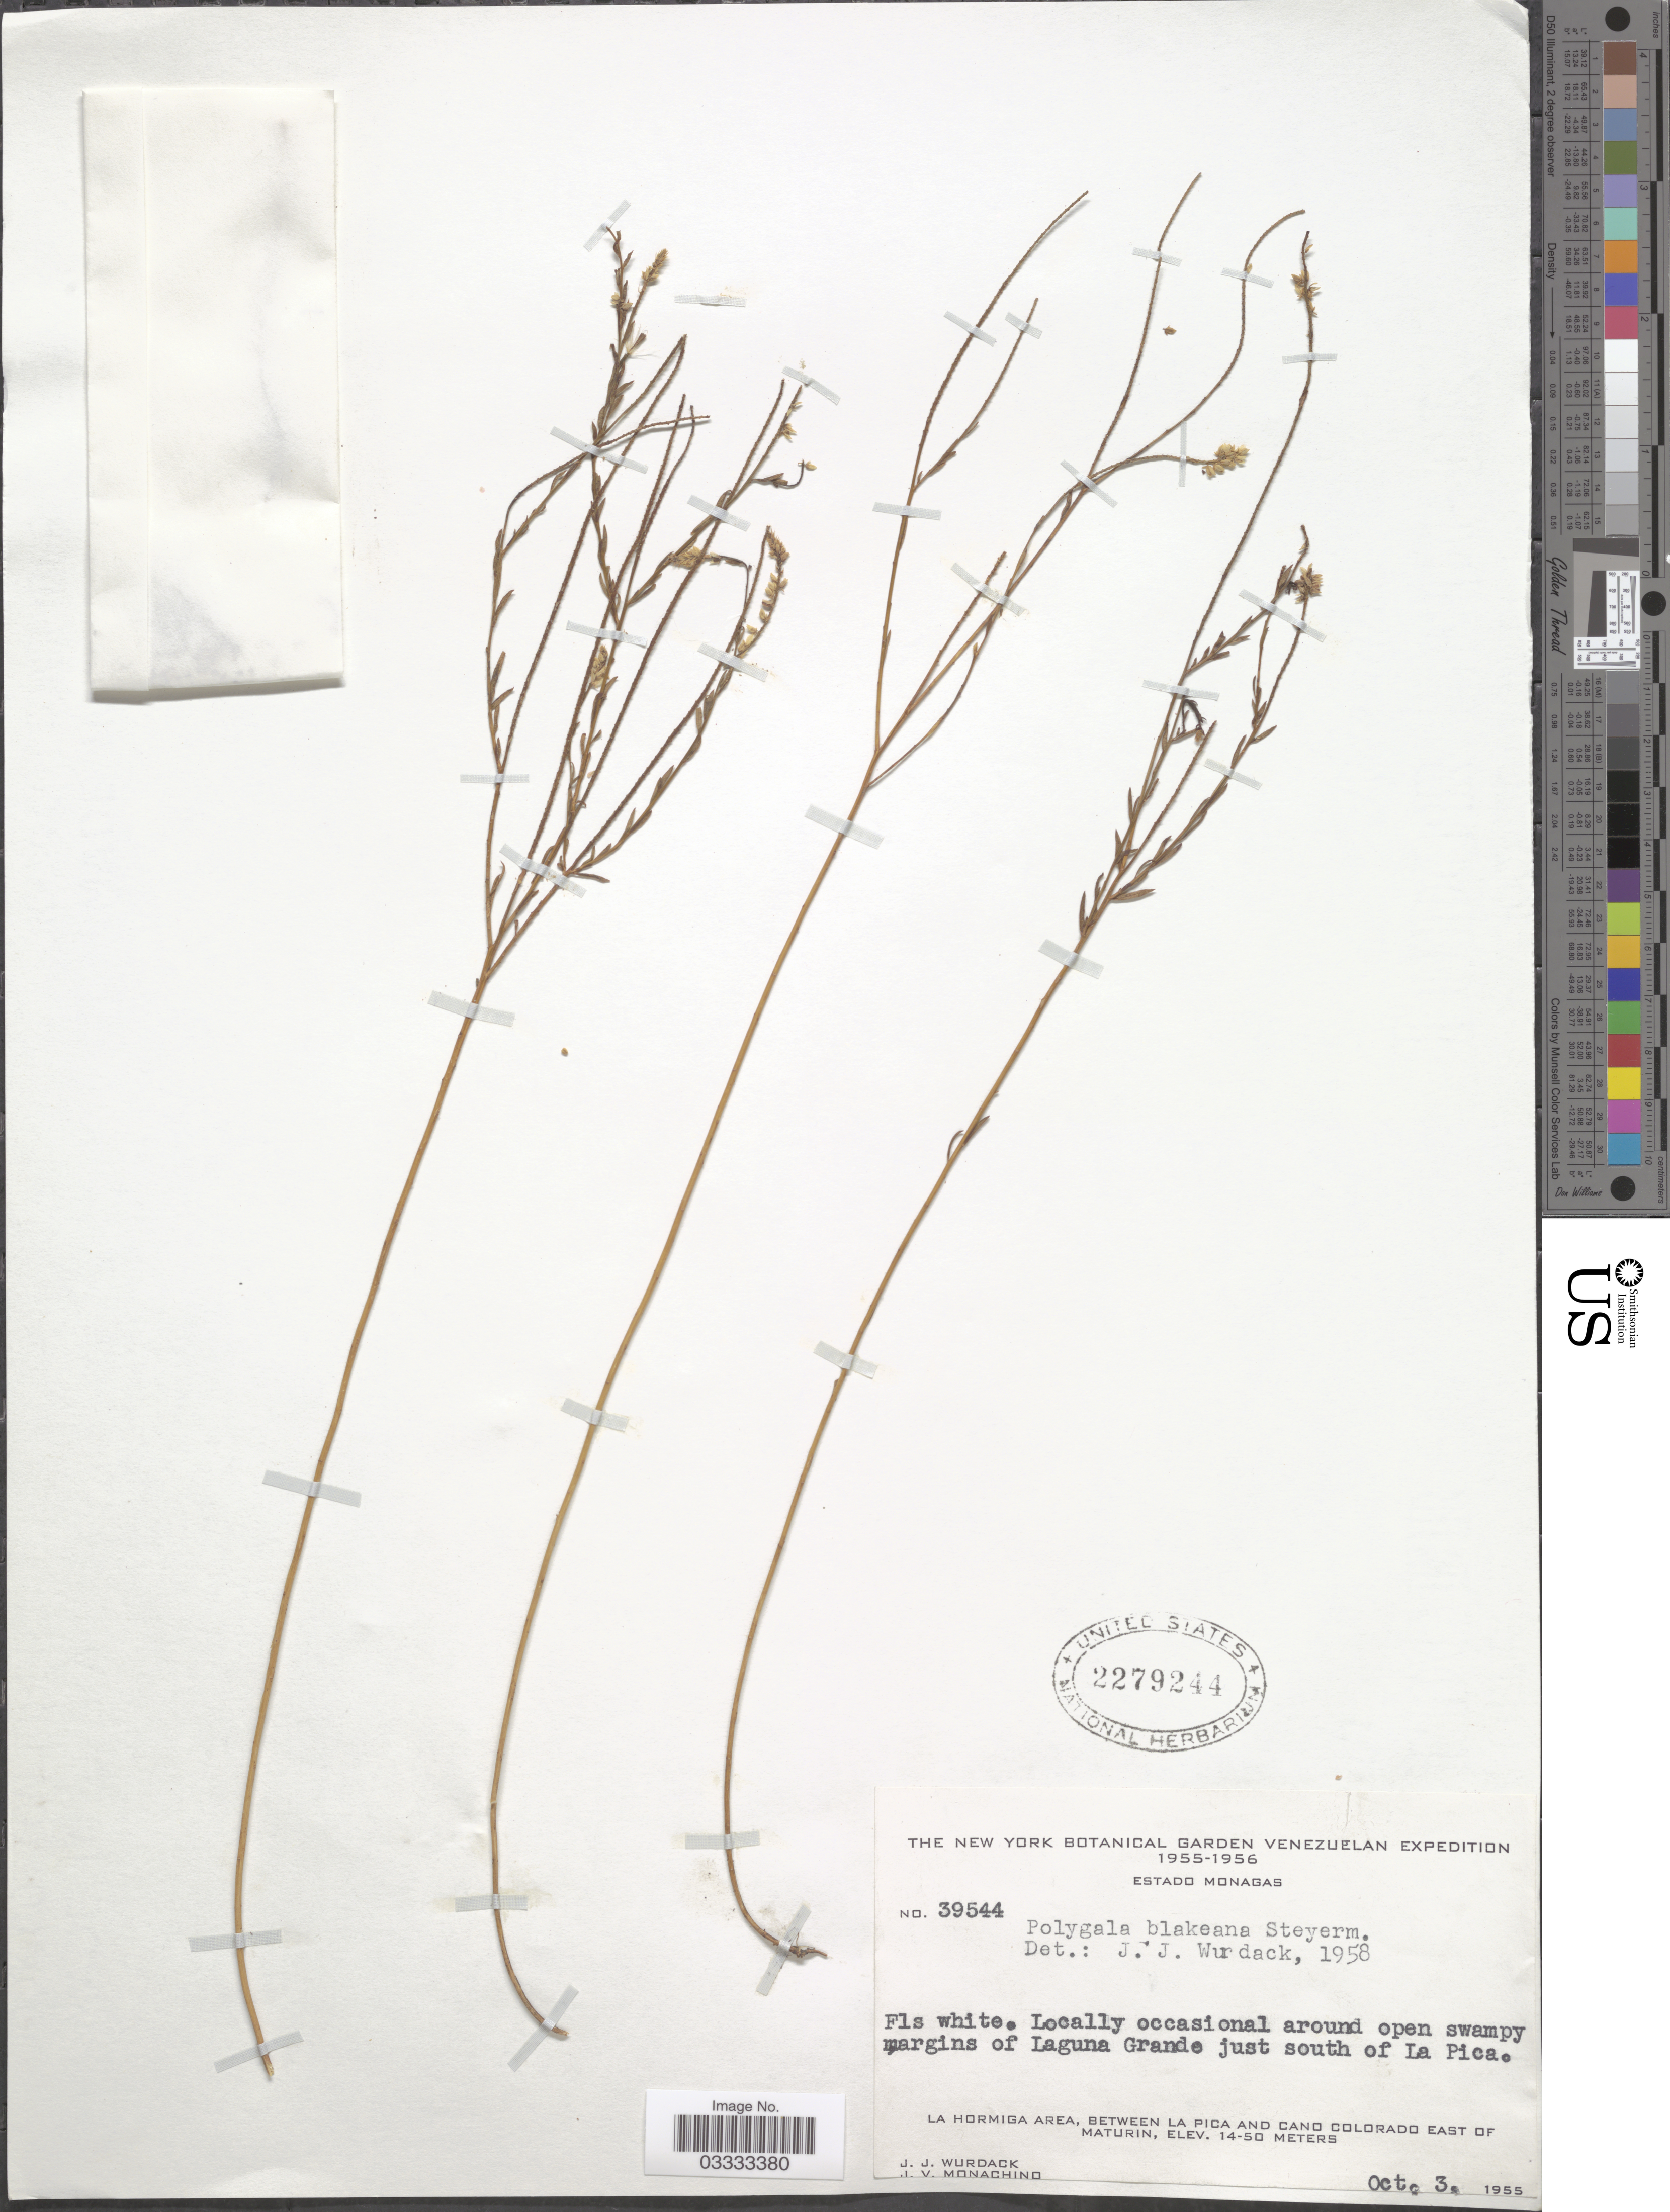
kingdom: Plantae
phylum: Tracheophyta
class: Magnoliopsida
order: Fabales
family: Polygalaceae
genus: Polygala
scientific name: Polygala appressa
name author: Benth.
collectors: J. J. Wurdack & J. V. Monachino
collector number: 39544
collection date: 1955-10-03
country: Venezuela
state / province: Monagas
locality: Locally occasional around open swampy margins of Laguna Grande just south of La Pica. La Hormiga Area, between La Pica and Cano Colorado East of Maturin.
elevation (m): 14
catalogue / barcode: US 2279244